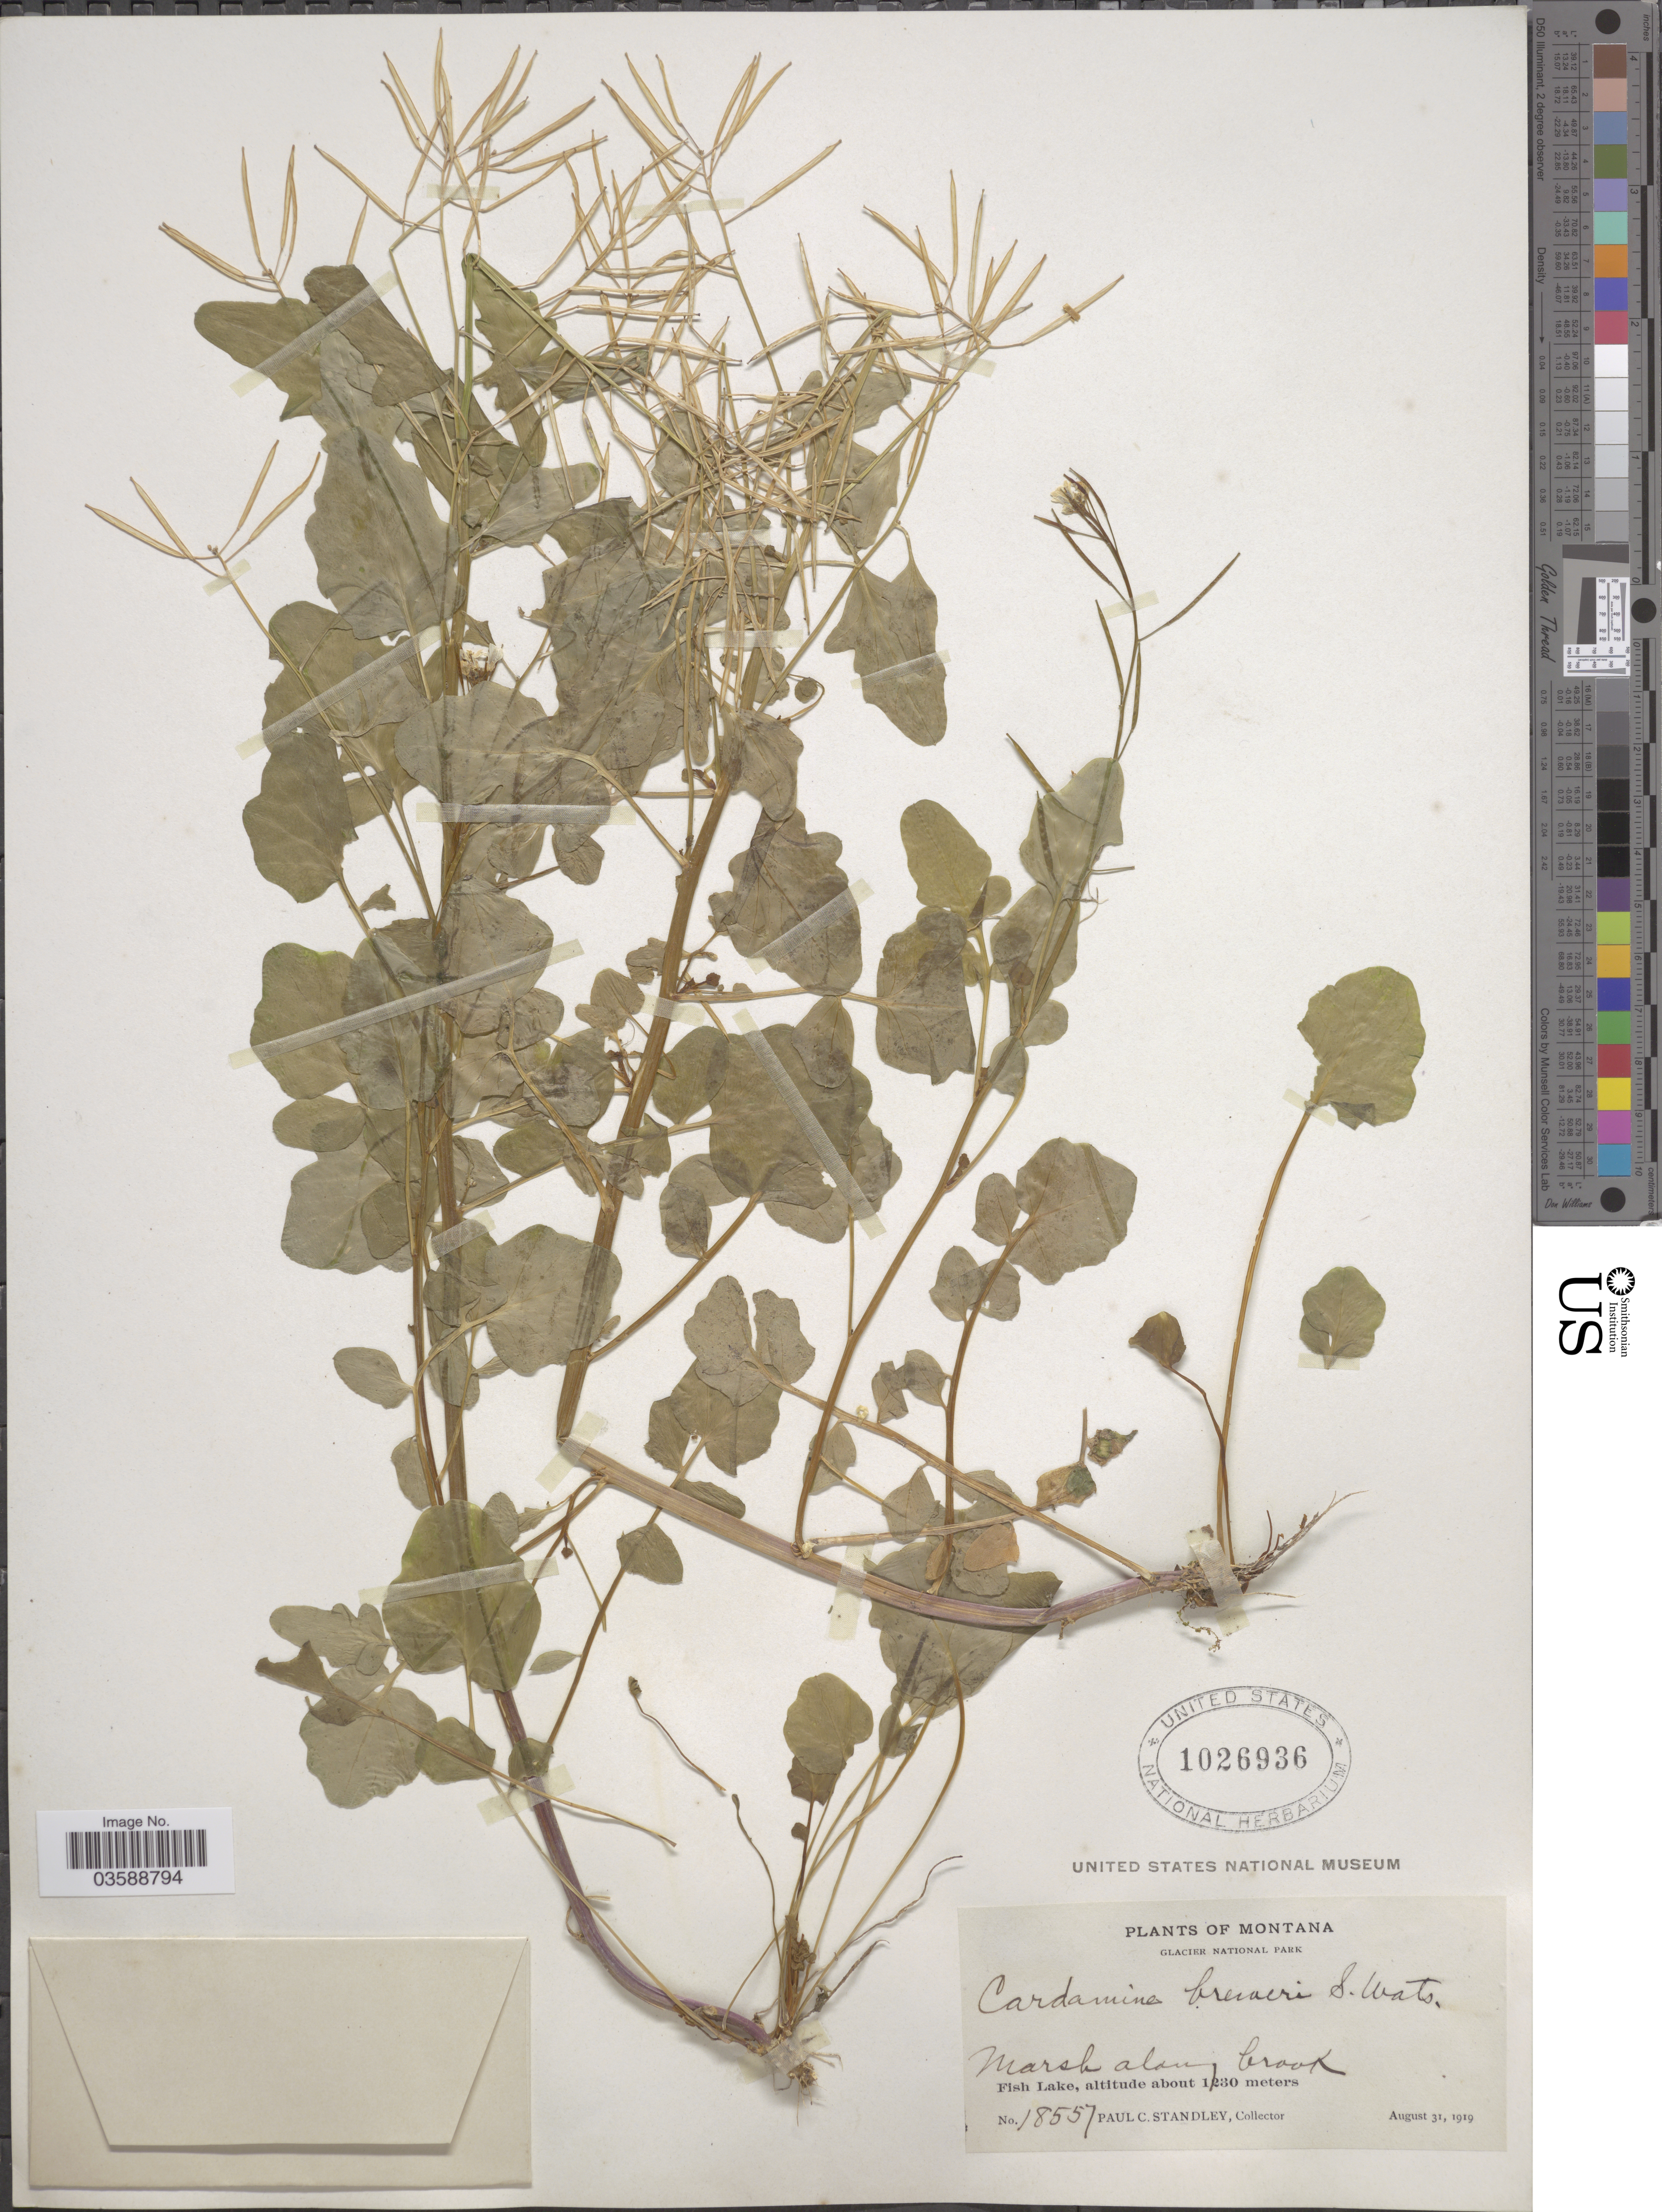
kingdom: Plantae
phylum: Tracheophyta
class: Magnoliopsida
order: Brassicales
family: Brassicaceae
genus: Cardamine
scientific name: Cardamine breweri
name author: S. Watson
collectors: P. C. Standley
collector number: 18557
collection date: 1919-08-31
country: United States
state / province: Montana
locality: Glacier National Park. Fish Lake.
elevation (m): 1230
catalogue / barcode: US 1026936